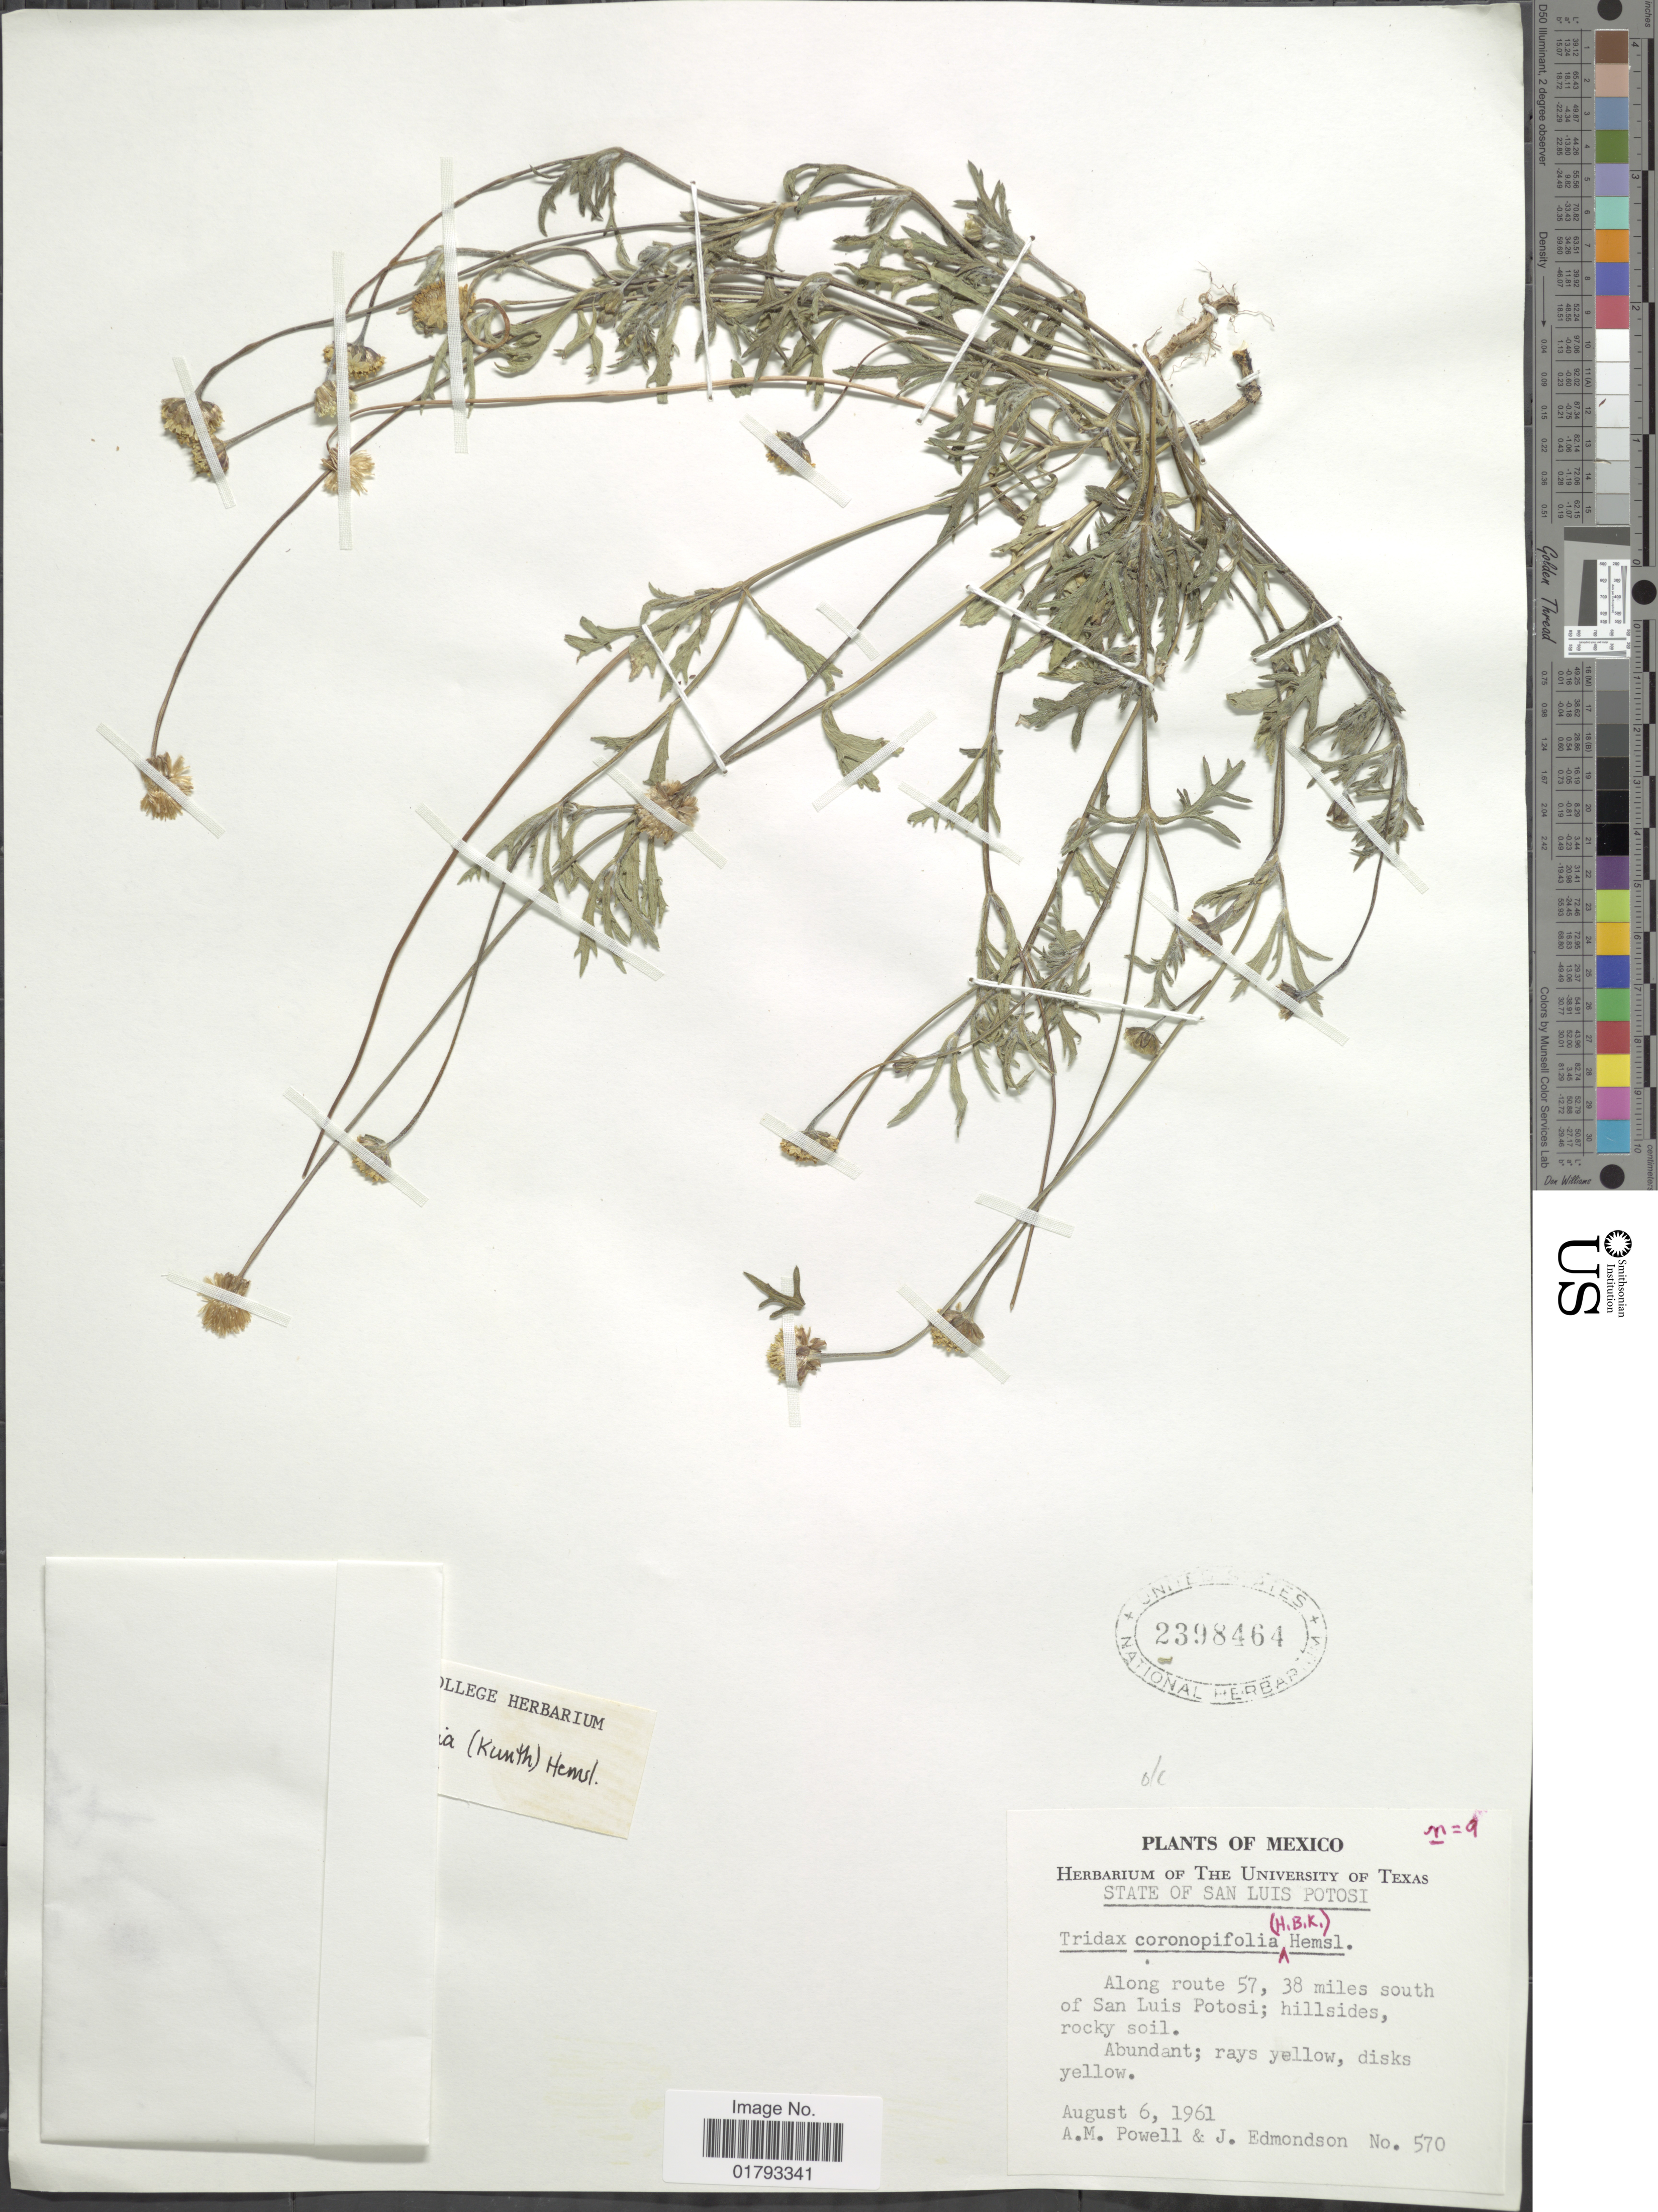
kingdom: Plantae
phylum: Tracheophyta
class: Magnoliopsida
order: Asterales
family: Asteraceae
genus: Tridax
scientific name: Tridax coronopifolia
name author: (Kunth) Hemsl.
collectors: A. M. Powell & J. Edmondson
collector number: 570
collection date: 1961-08-06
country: Mexico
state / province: San Luis Potosí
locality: Along Route 57, 38 miles south of San Luis Potosi.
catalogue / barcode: US 2398464